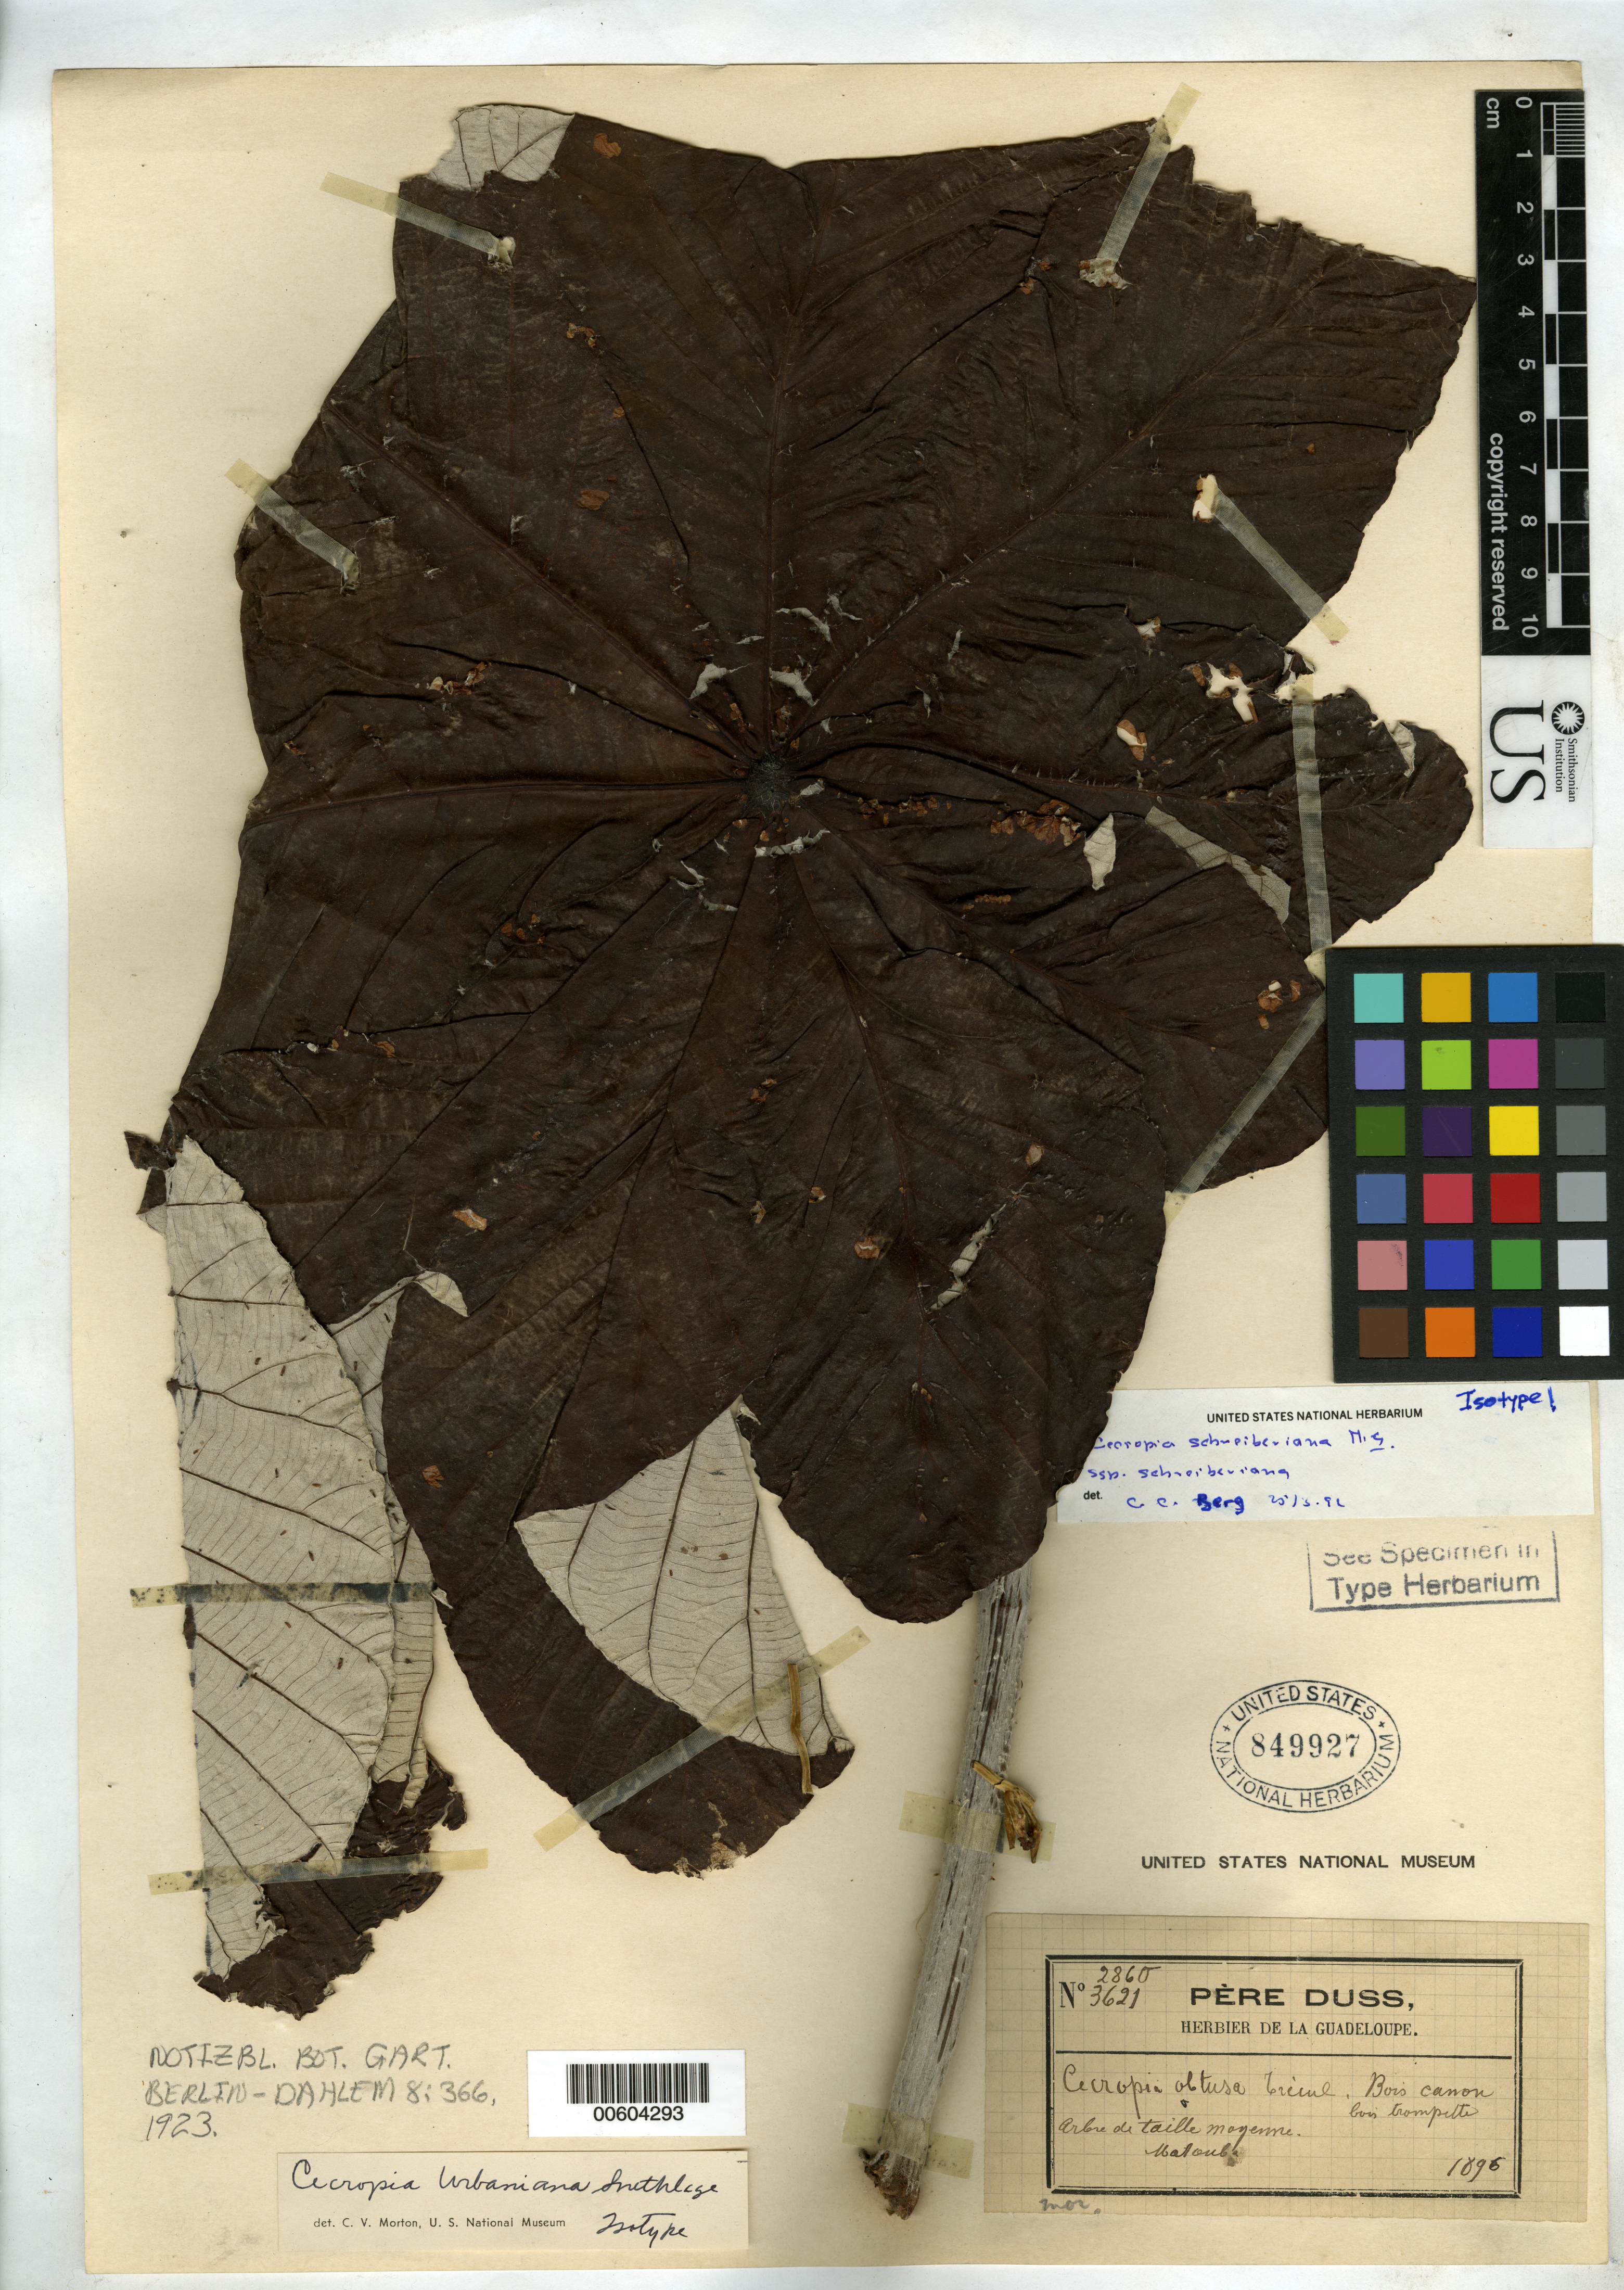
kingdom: Plantae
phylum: Tracheophyta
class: Magnoliopsida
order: Rosales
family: Urticaceae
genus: Cecropia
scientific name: Cecropia urbaniana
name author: Snethl.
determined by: Morton, C. V.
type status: Isotype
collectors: Père Duss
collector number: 3621 (2860)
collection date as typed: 1896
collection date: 1896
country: Guadeloupe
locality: Matouba.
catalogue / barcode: US 849927